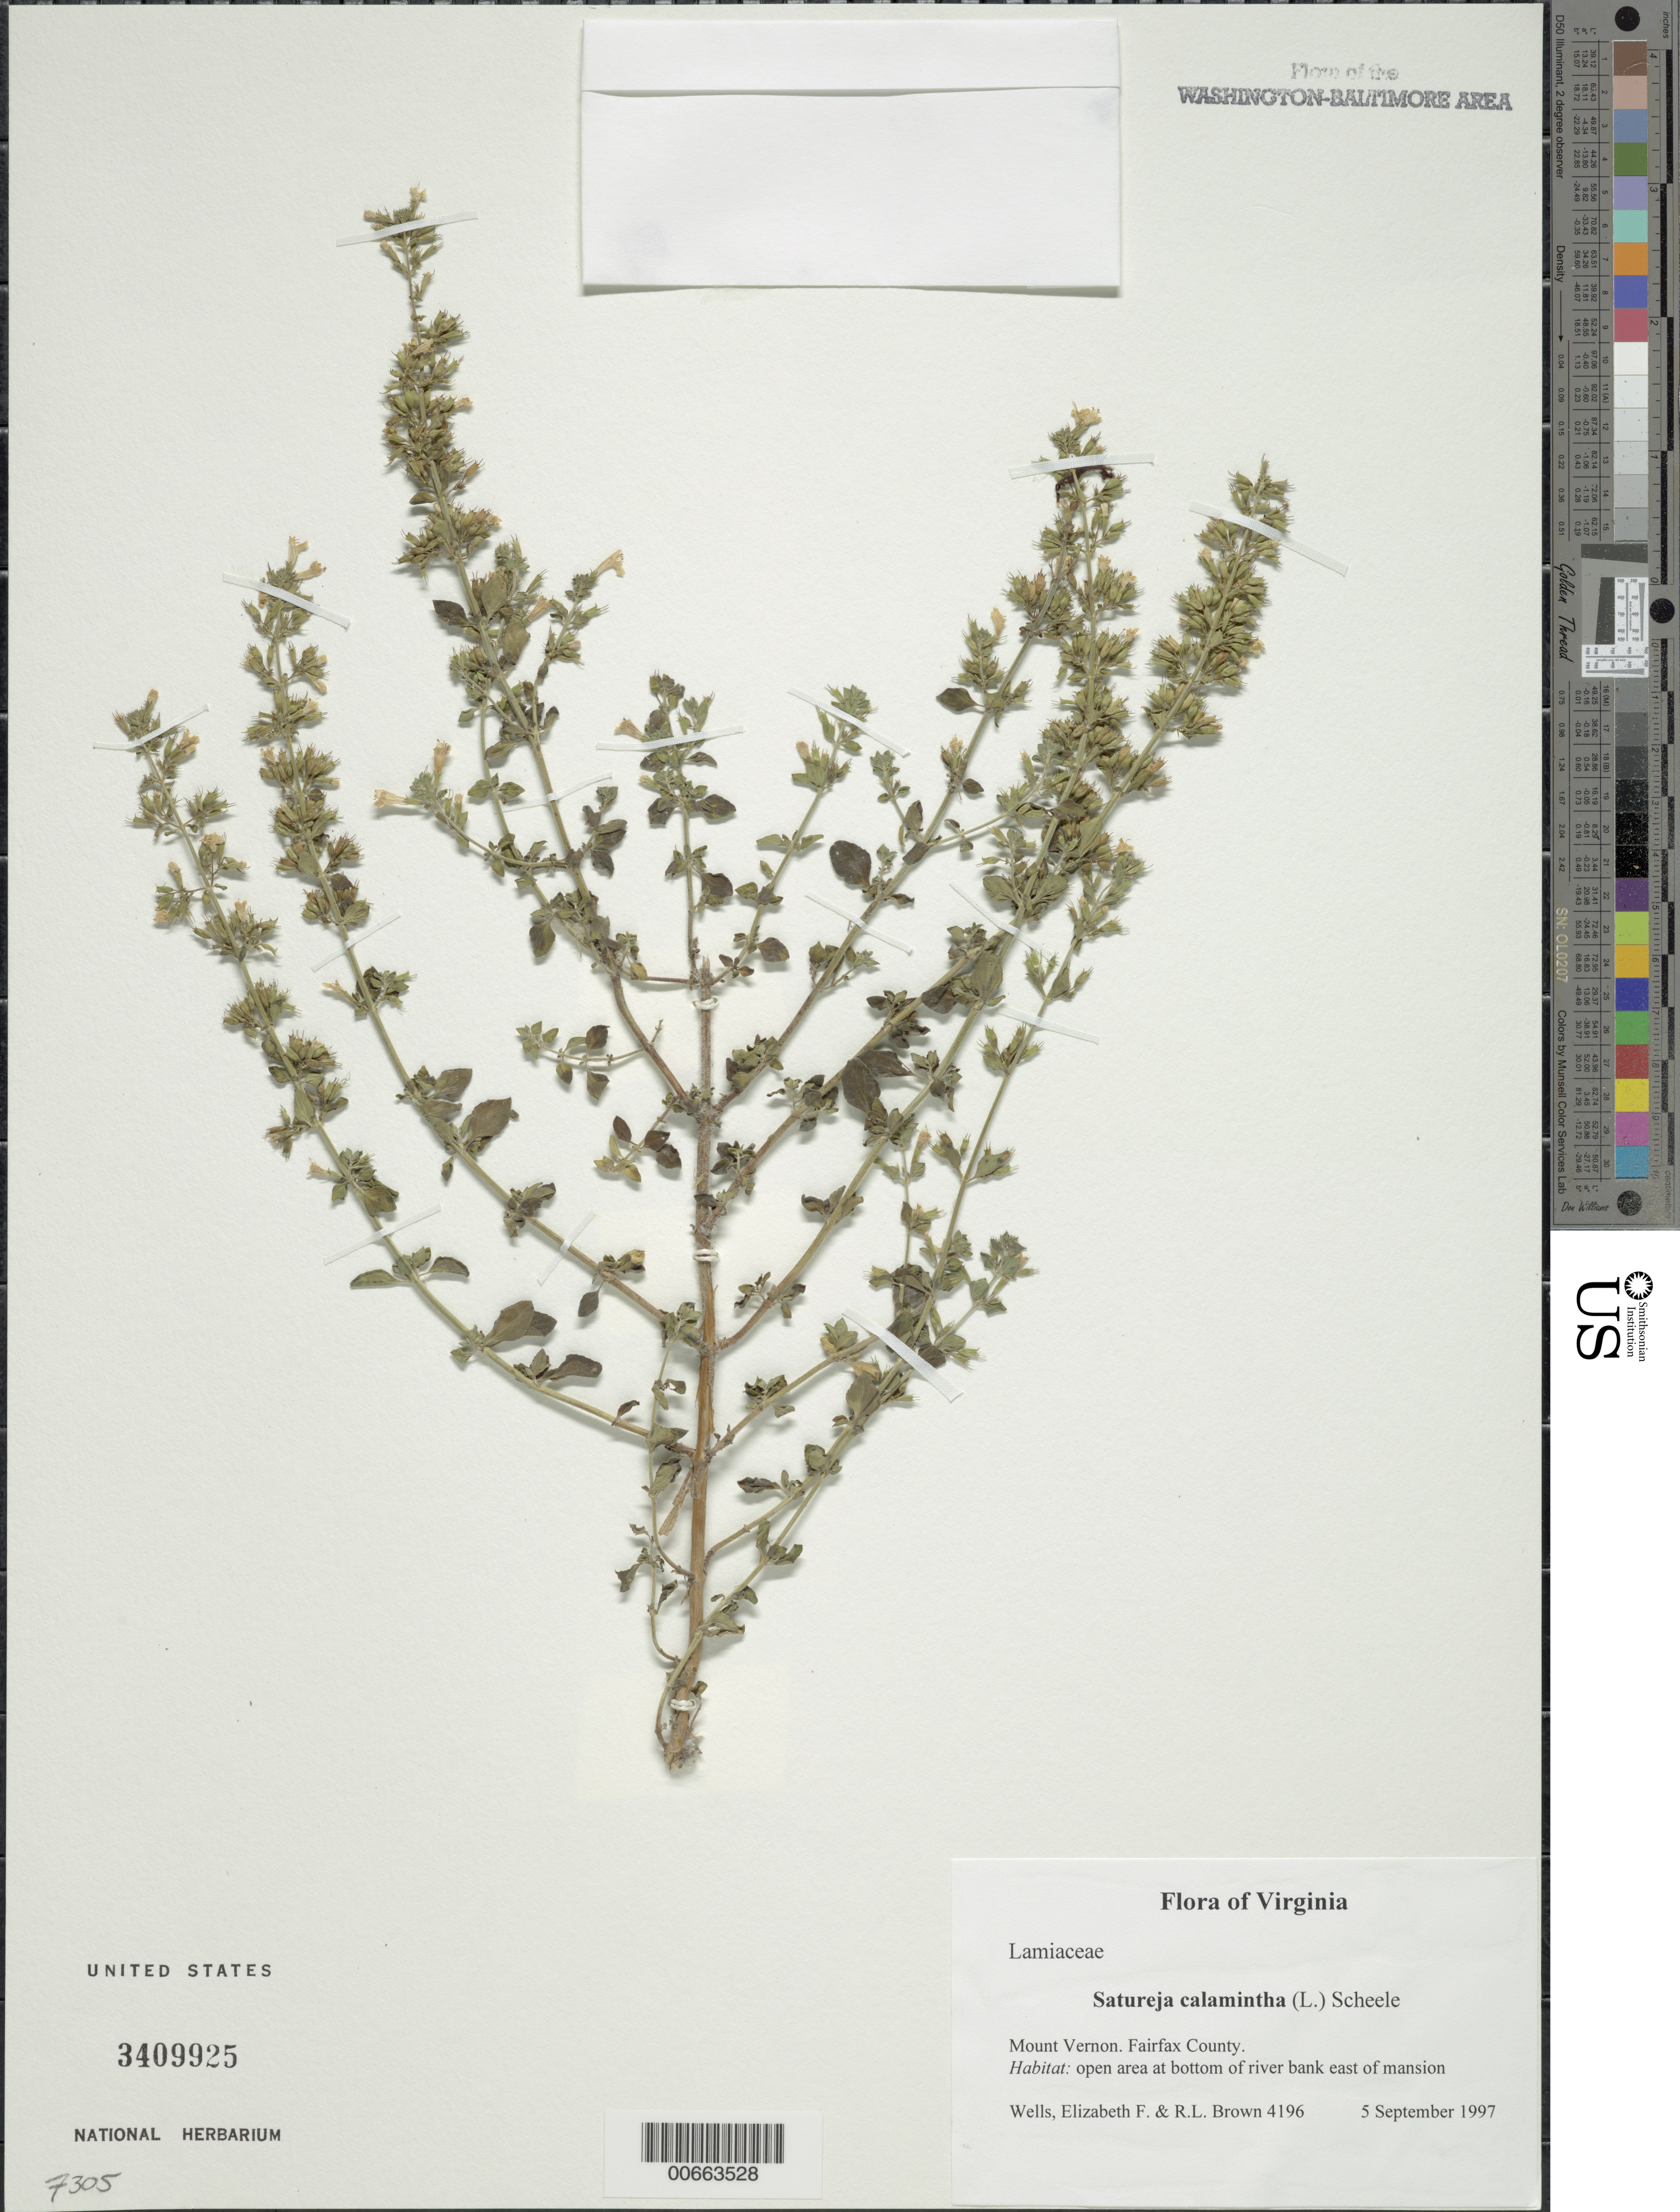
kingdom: Plantae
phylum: Tracheophyta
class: Magnoliopsida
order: Lamiales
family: Lamiaceae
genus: Clinopodium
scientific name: Clinopodium nepeta subsp. glandulosum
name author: (Req.) Govaerts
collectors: E. F. Wells & R. L. Brown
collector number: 4196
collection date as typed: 05 Sep 1997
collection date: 1997-09-05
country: United States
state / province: Virginia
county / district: Fairfax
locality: Mount Vernon. East of mansion.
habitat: Open area at bottom of river bank.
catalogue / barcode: US 3409925